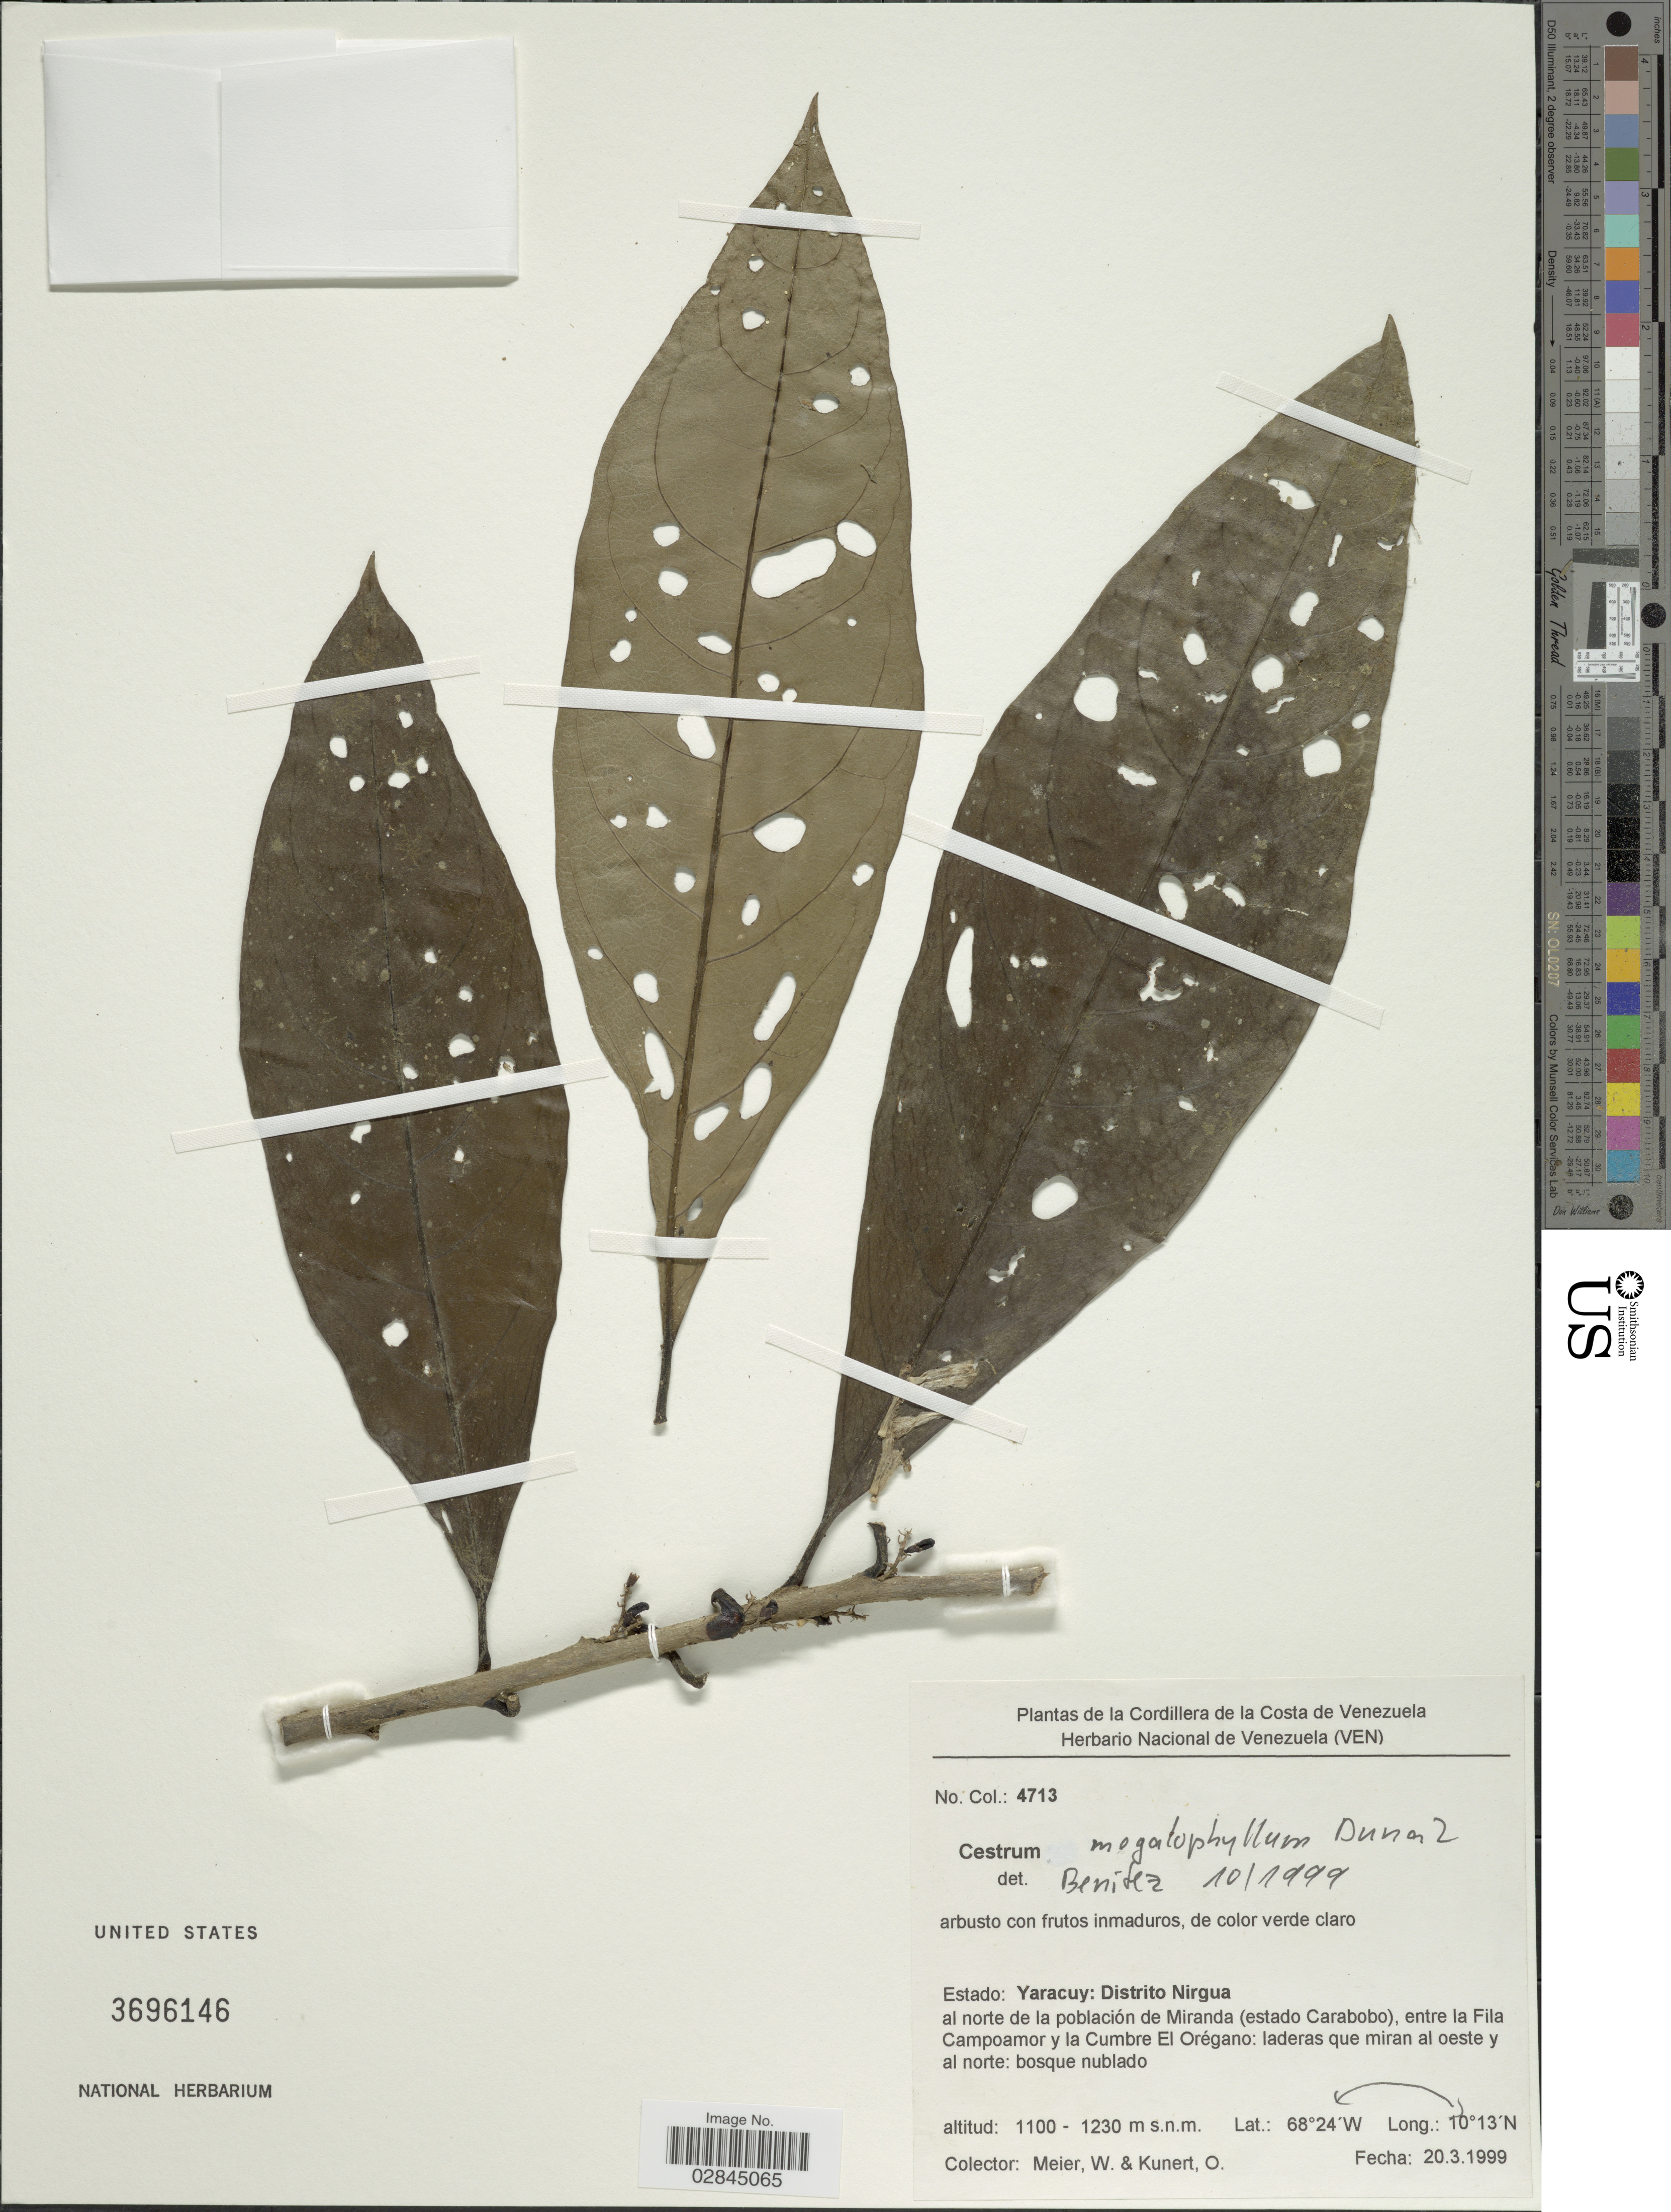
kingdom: Plantae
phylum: Tracheophyta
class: Magnoliopsida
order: Solanales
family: Solanaceae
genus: Cestrum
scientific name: Cestrum schlechtendahlii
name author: G. Don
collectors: W. Meier & O. Kunert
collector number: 4713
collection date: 1999-03-20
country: Venezuela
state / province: Yaracuy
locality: Distrito Nirgua al norte de la población de Miranda (estado carabobo) entre la fila Campoamor y la Cumbre El Orégano: laderas que miran al oeste y al norte.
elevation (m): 1100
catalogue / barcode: US 3696146